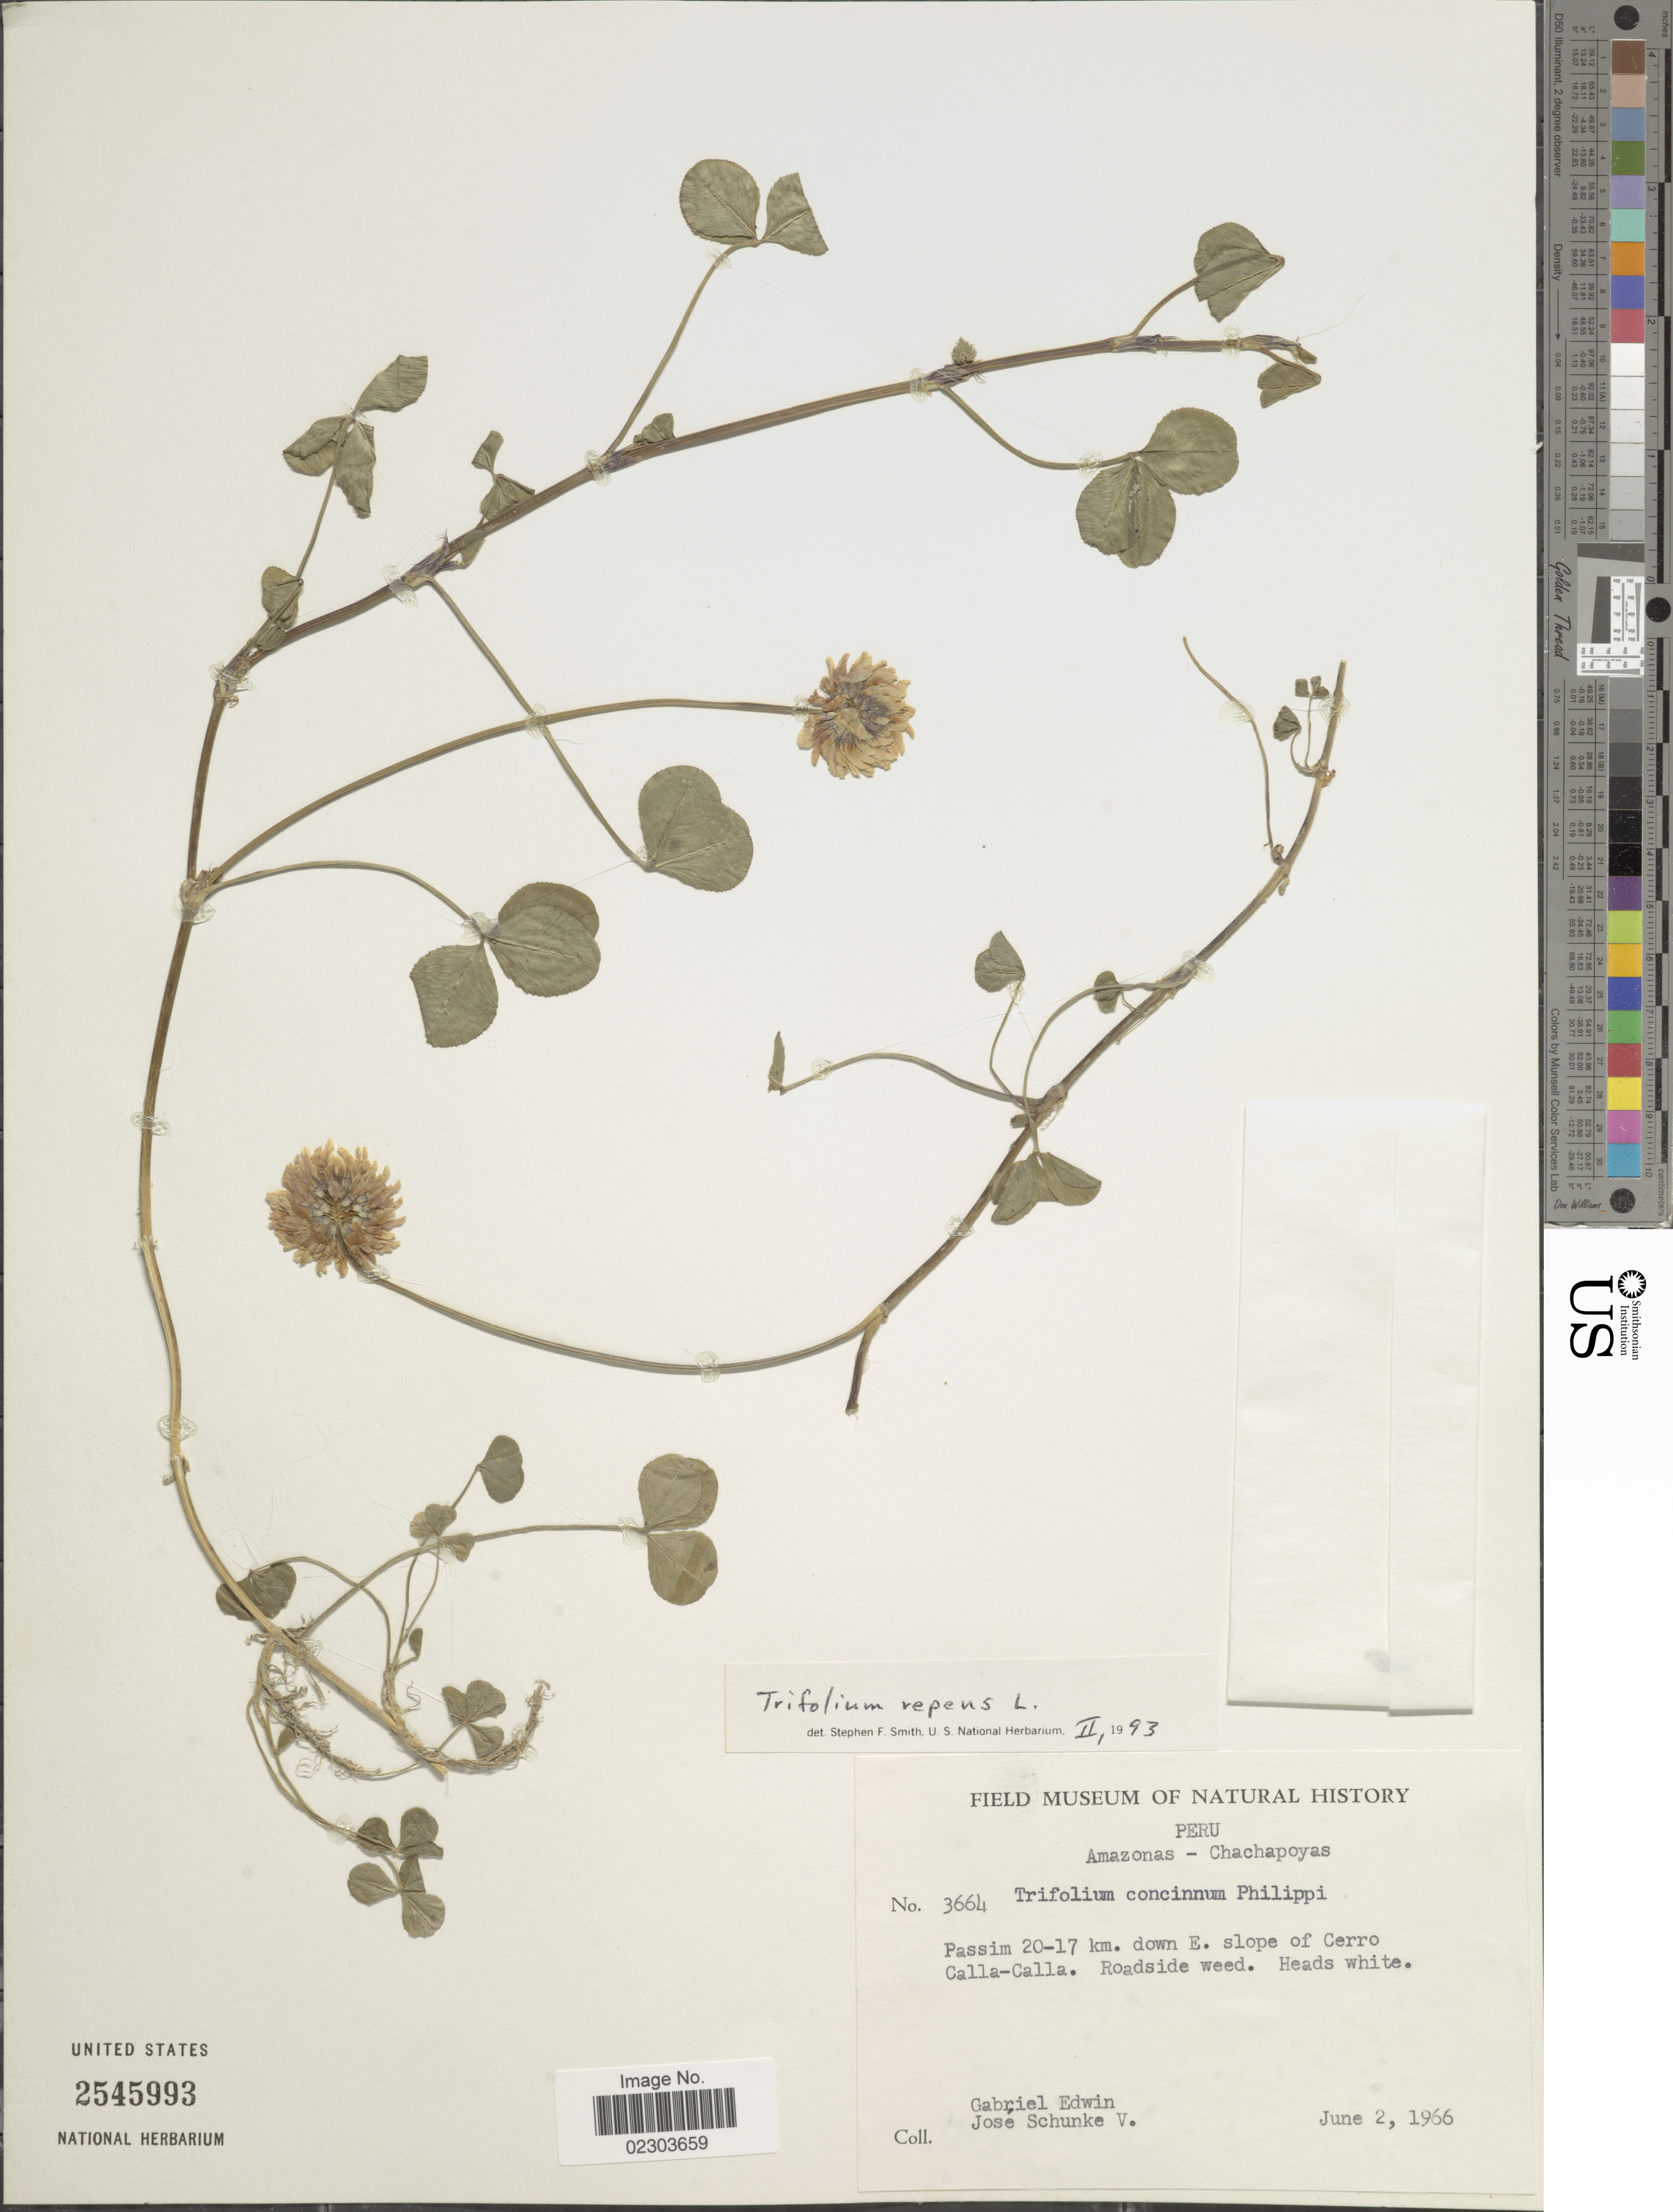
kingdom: Plantae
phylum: Tracheophyta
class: Magnoliopsida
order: Fabales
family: Fabaceae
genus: Trifolium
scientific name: Trifolium repens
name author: L.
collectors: G. Edwin & J. Schunke Vigo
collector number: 3664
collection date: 1966-06-02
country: Peru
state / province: Amazonas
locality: Chachapoyas, Passim 20-17 km. down E. slope of Cerro Calla-Calla, roadside weed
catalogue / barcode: US 2545993